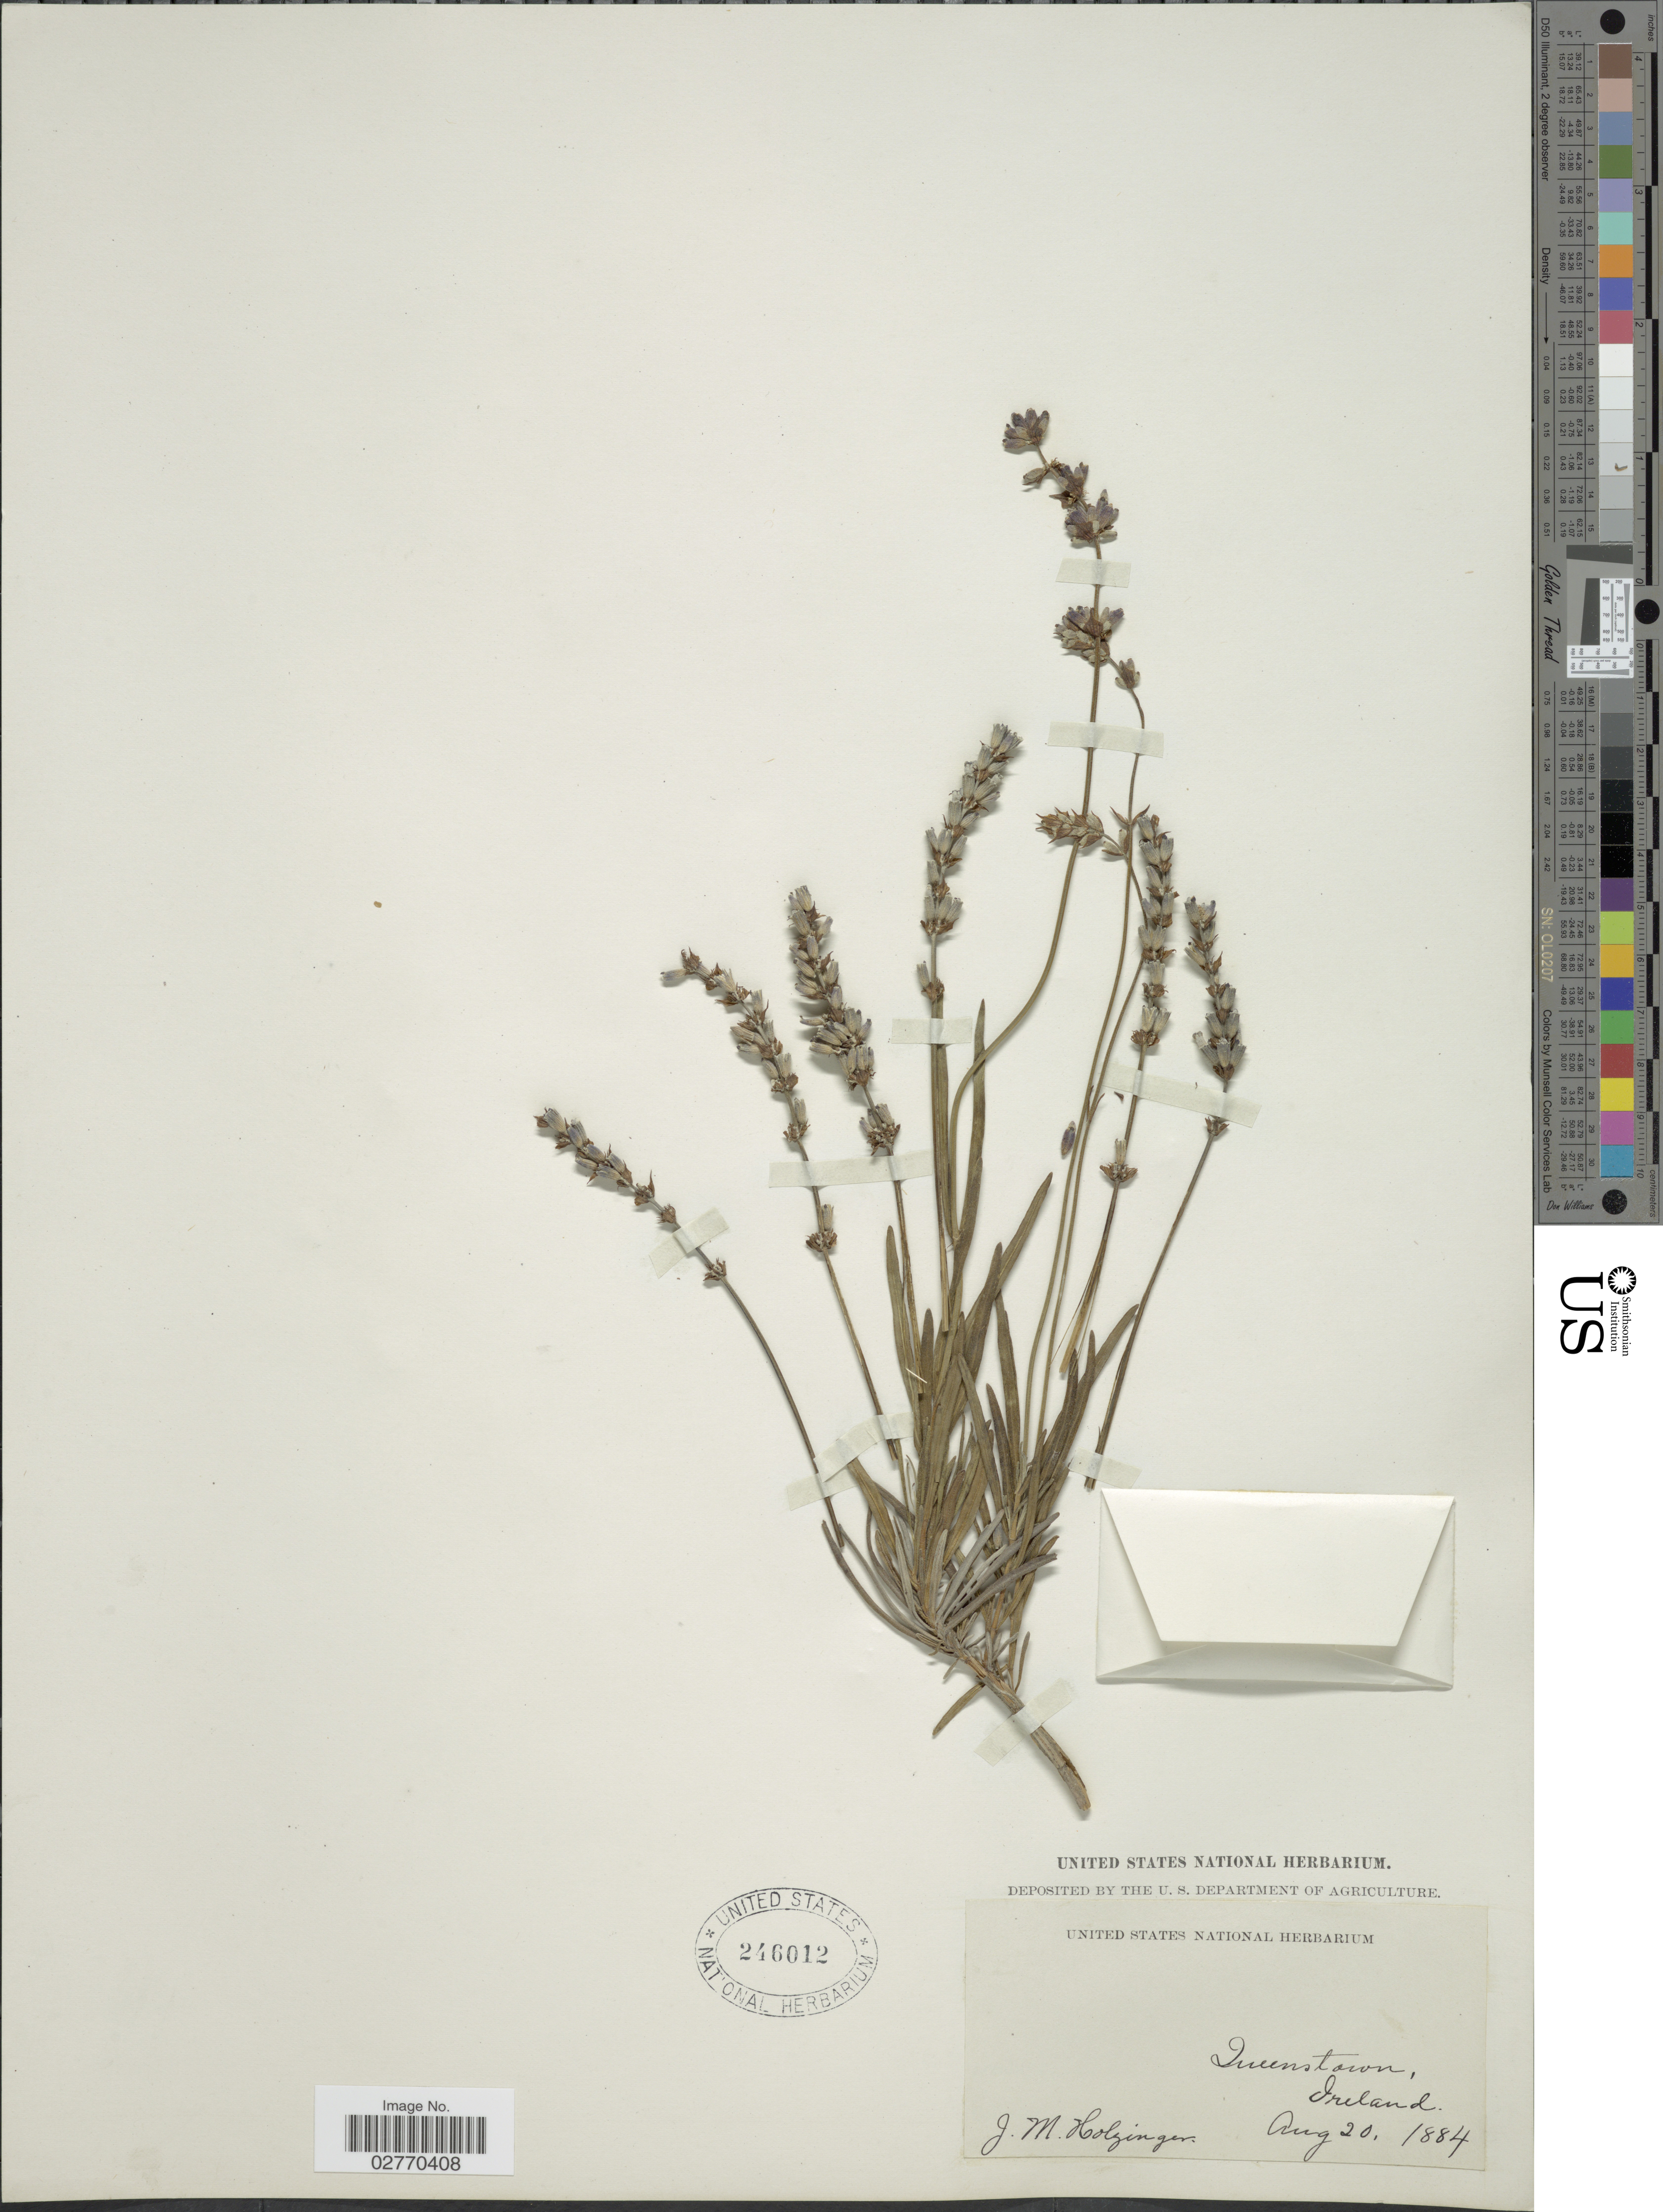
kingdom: Plantae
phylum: Tracheophyta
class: Magnoliopsida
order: Lamiales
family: Lamiaceae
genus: Lavandula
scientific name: Lavandula angustifolia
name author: Mill.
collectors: J. M. Holzinger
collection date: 1884-08-20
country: Ireland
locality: Queenstown.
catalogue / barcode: US 246012